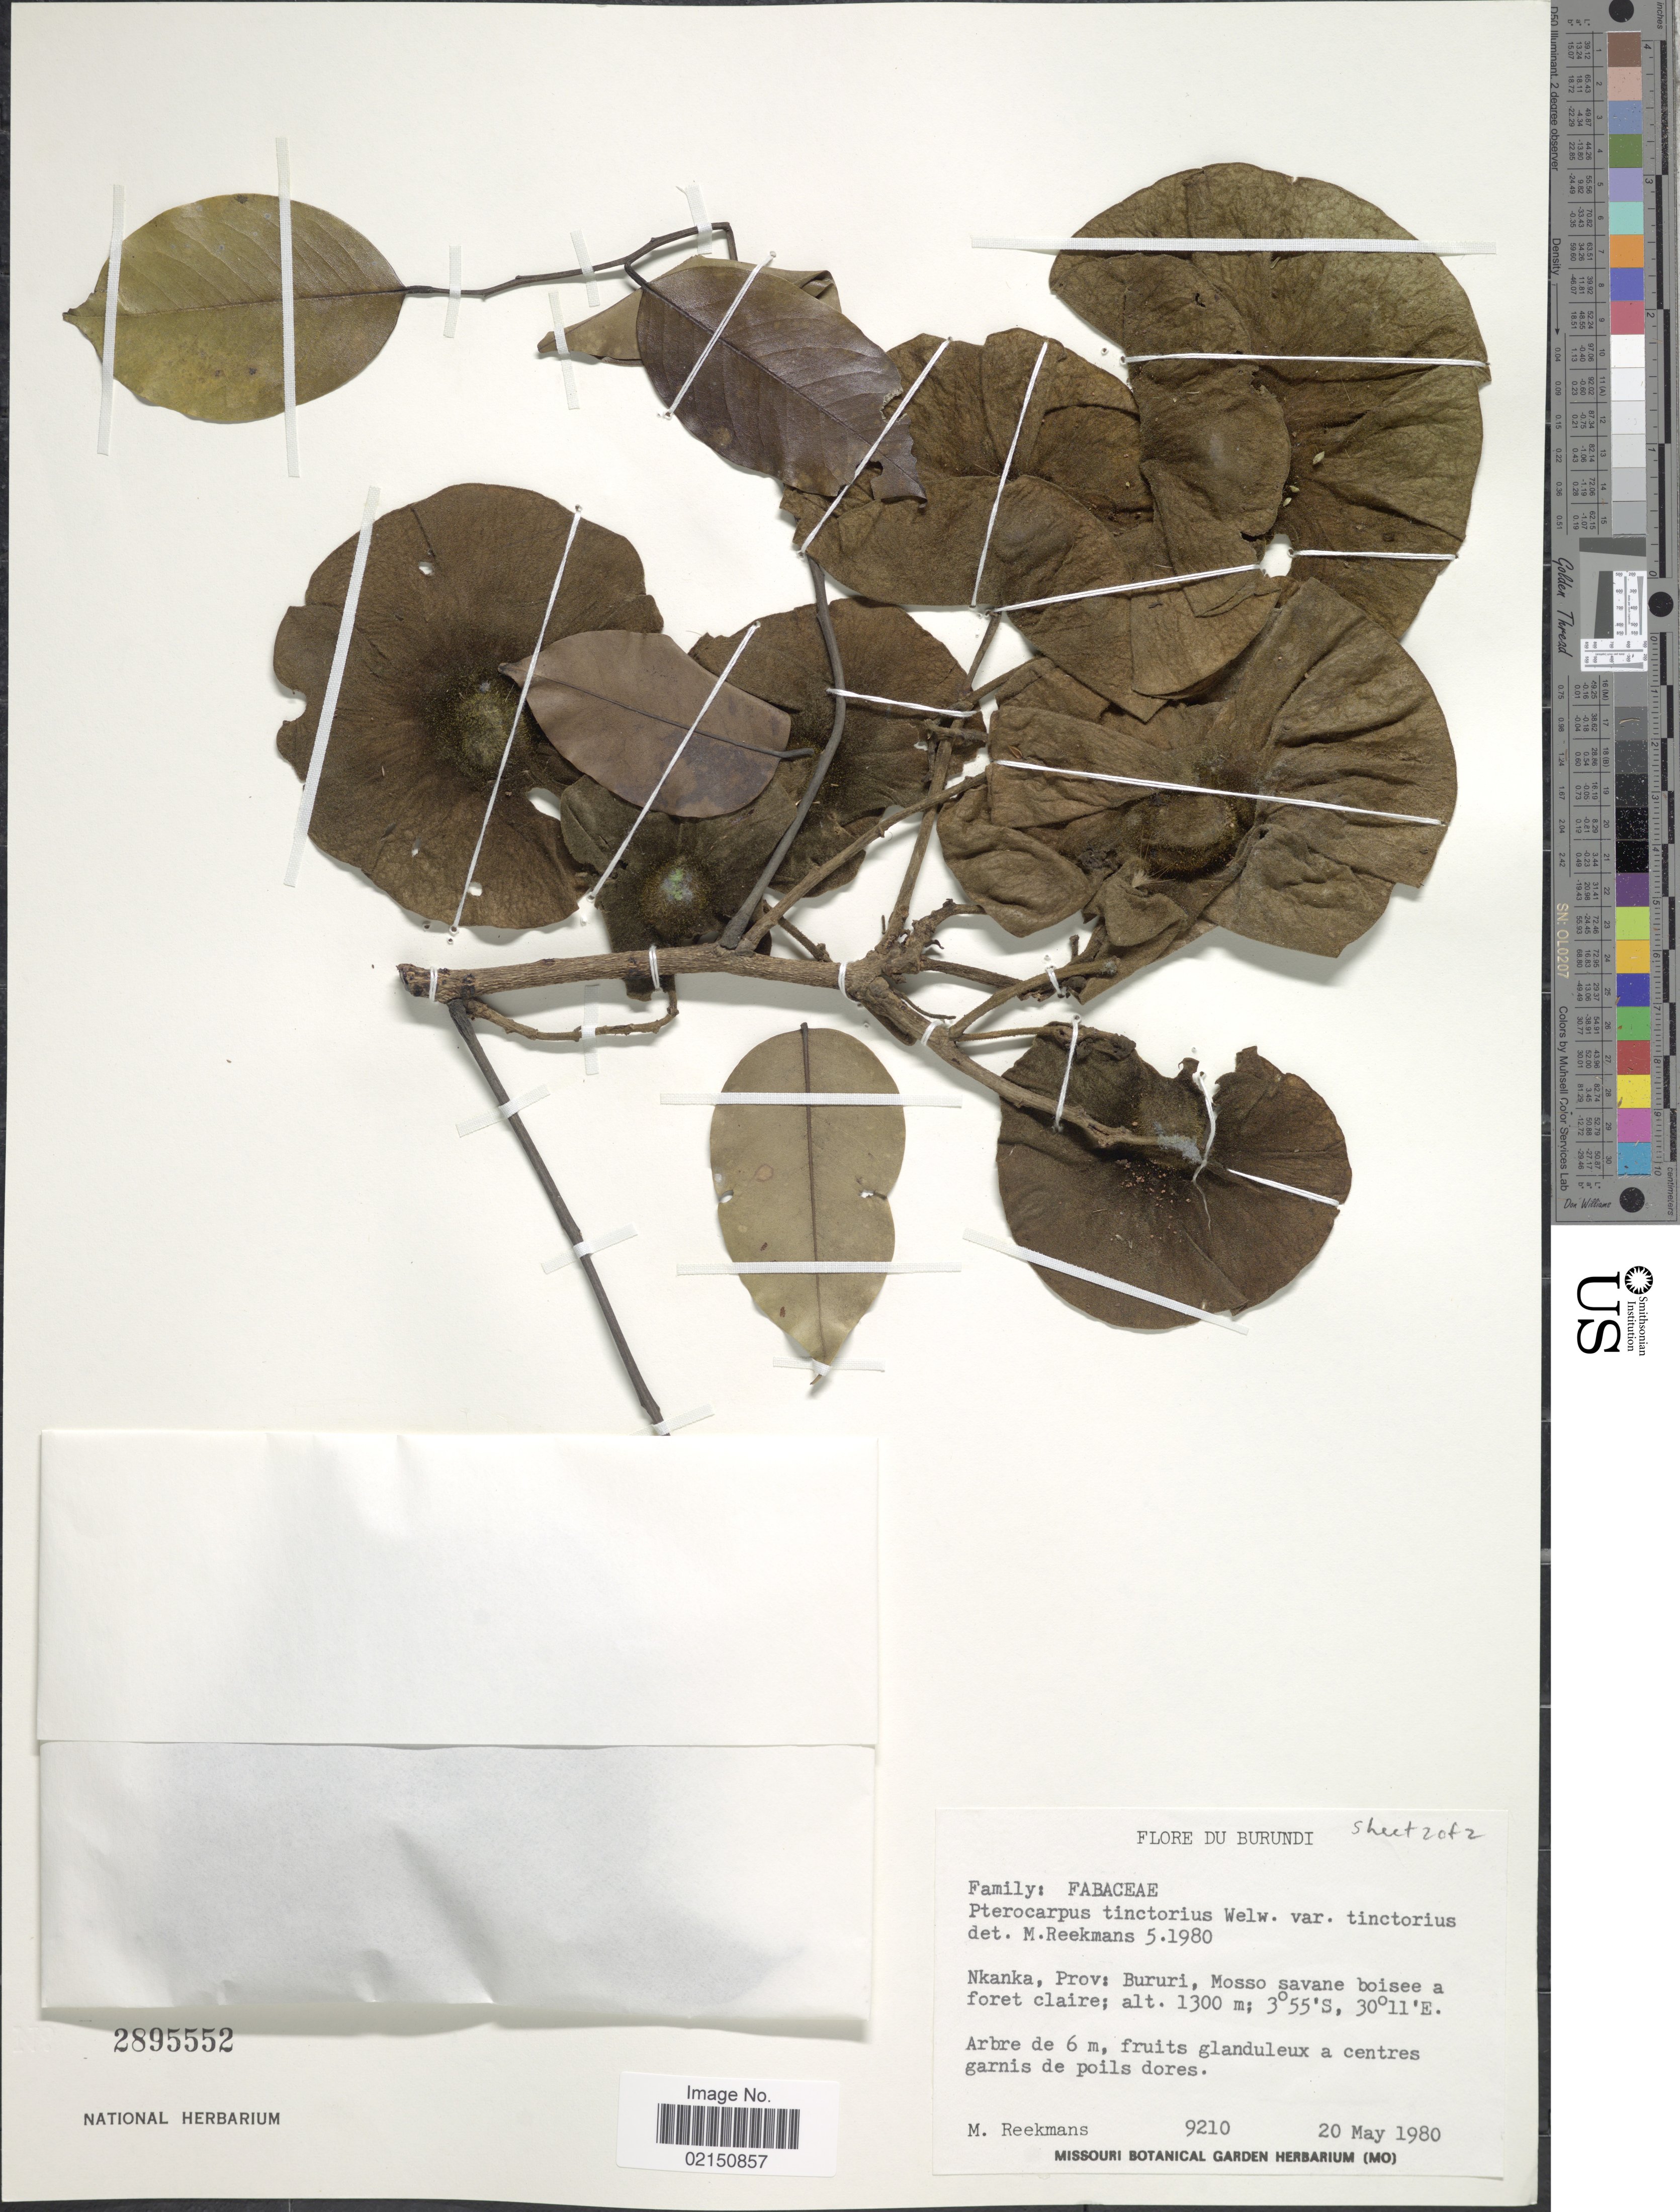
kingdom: Plantae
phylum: Tracheophyta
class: Magnoliopsida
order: Fabales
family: Fabaceae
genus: Pterocarpus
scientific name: Pterocarpus tinctorius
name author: Welw.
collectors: M. Reekmans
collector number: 9210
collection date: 1980-05-20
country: Burundi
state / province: Bururi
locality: Nkanka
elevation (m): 1300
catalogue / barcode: US 2895552